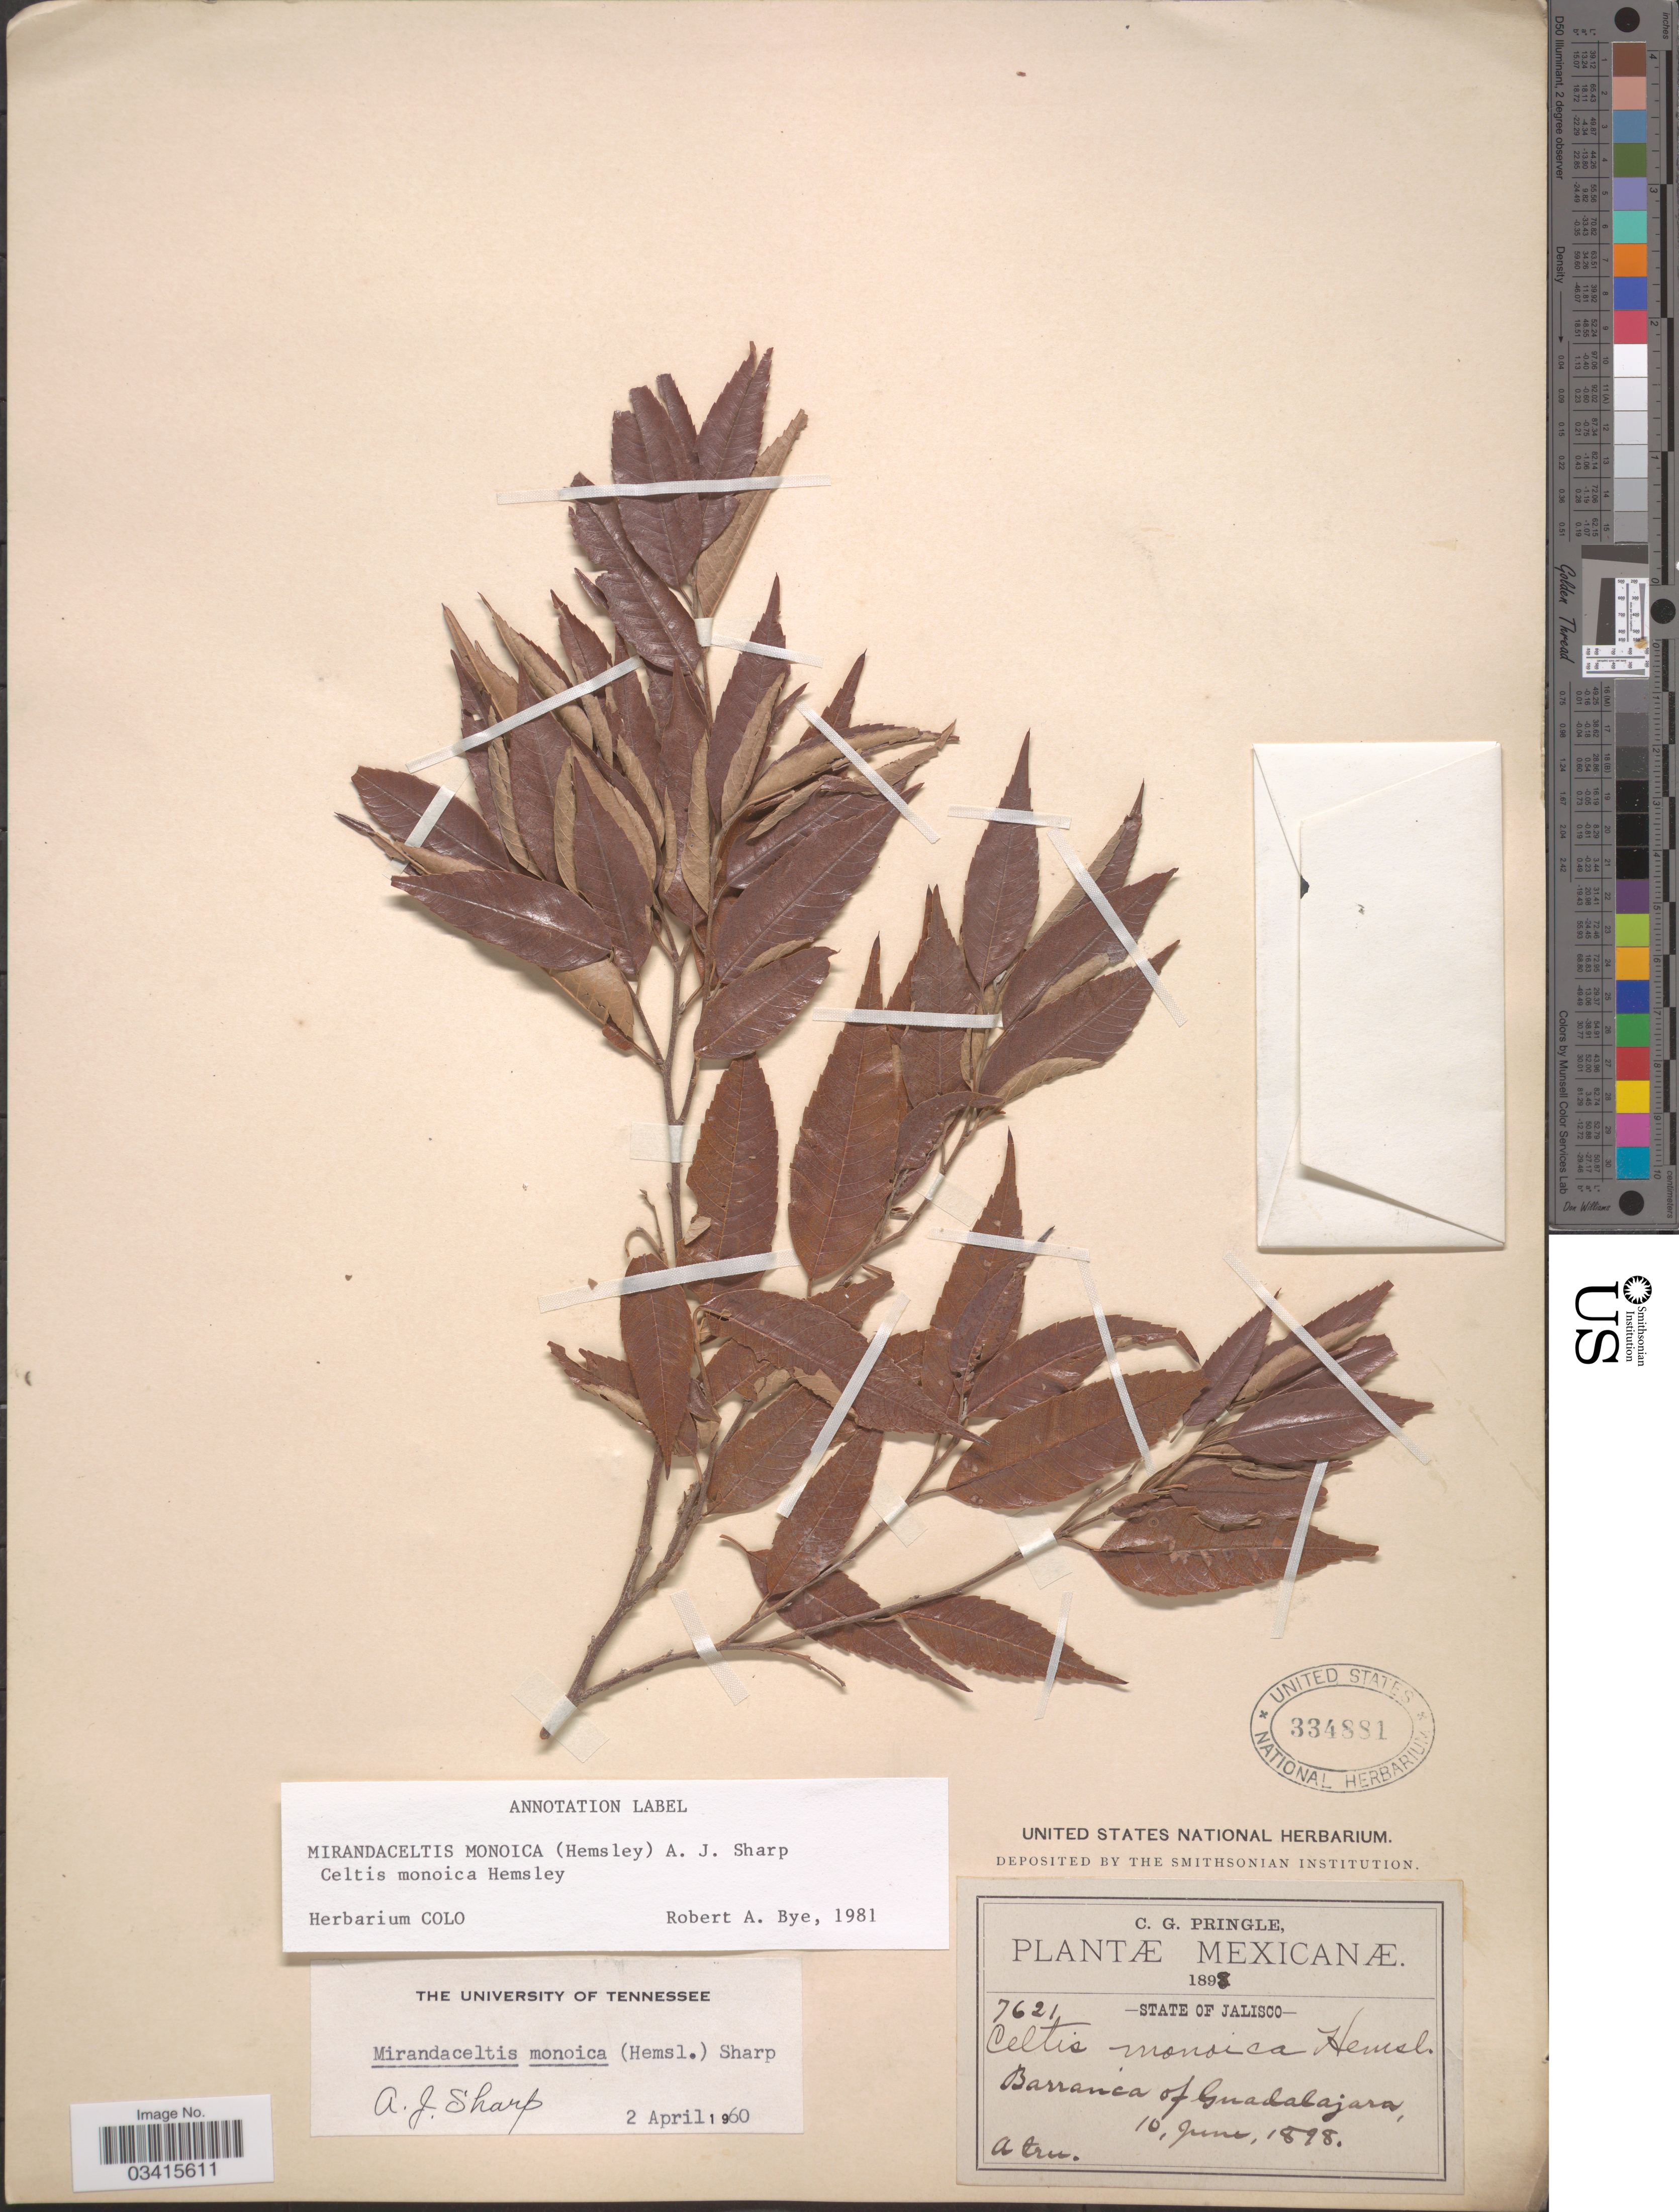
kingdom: Plantae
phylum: Tracheophyta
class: Magnoliopsida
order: Rosales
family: Cannabaceae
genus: Aphananthe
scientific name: Aphananthe monoica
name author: (Hemsl.) J.-F. Leroy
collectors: C. G. Pringle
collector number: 7621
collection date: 1898-06-10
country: Mexico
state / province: Jalisco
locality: Barranca of Guadalajara.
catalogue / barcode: US 334881